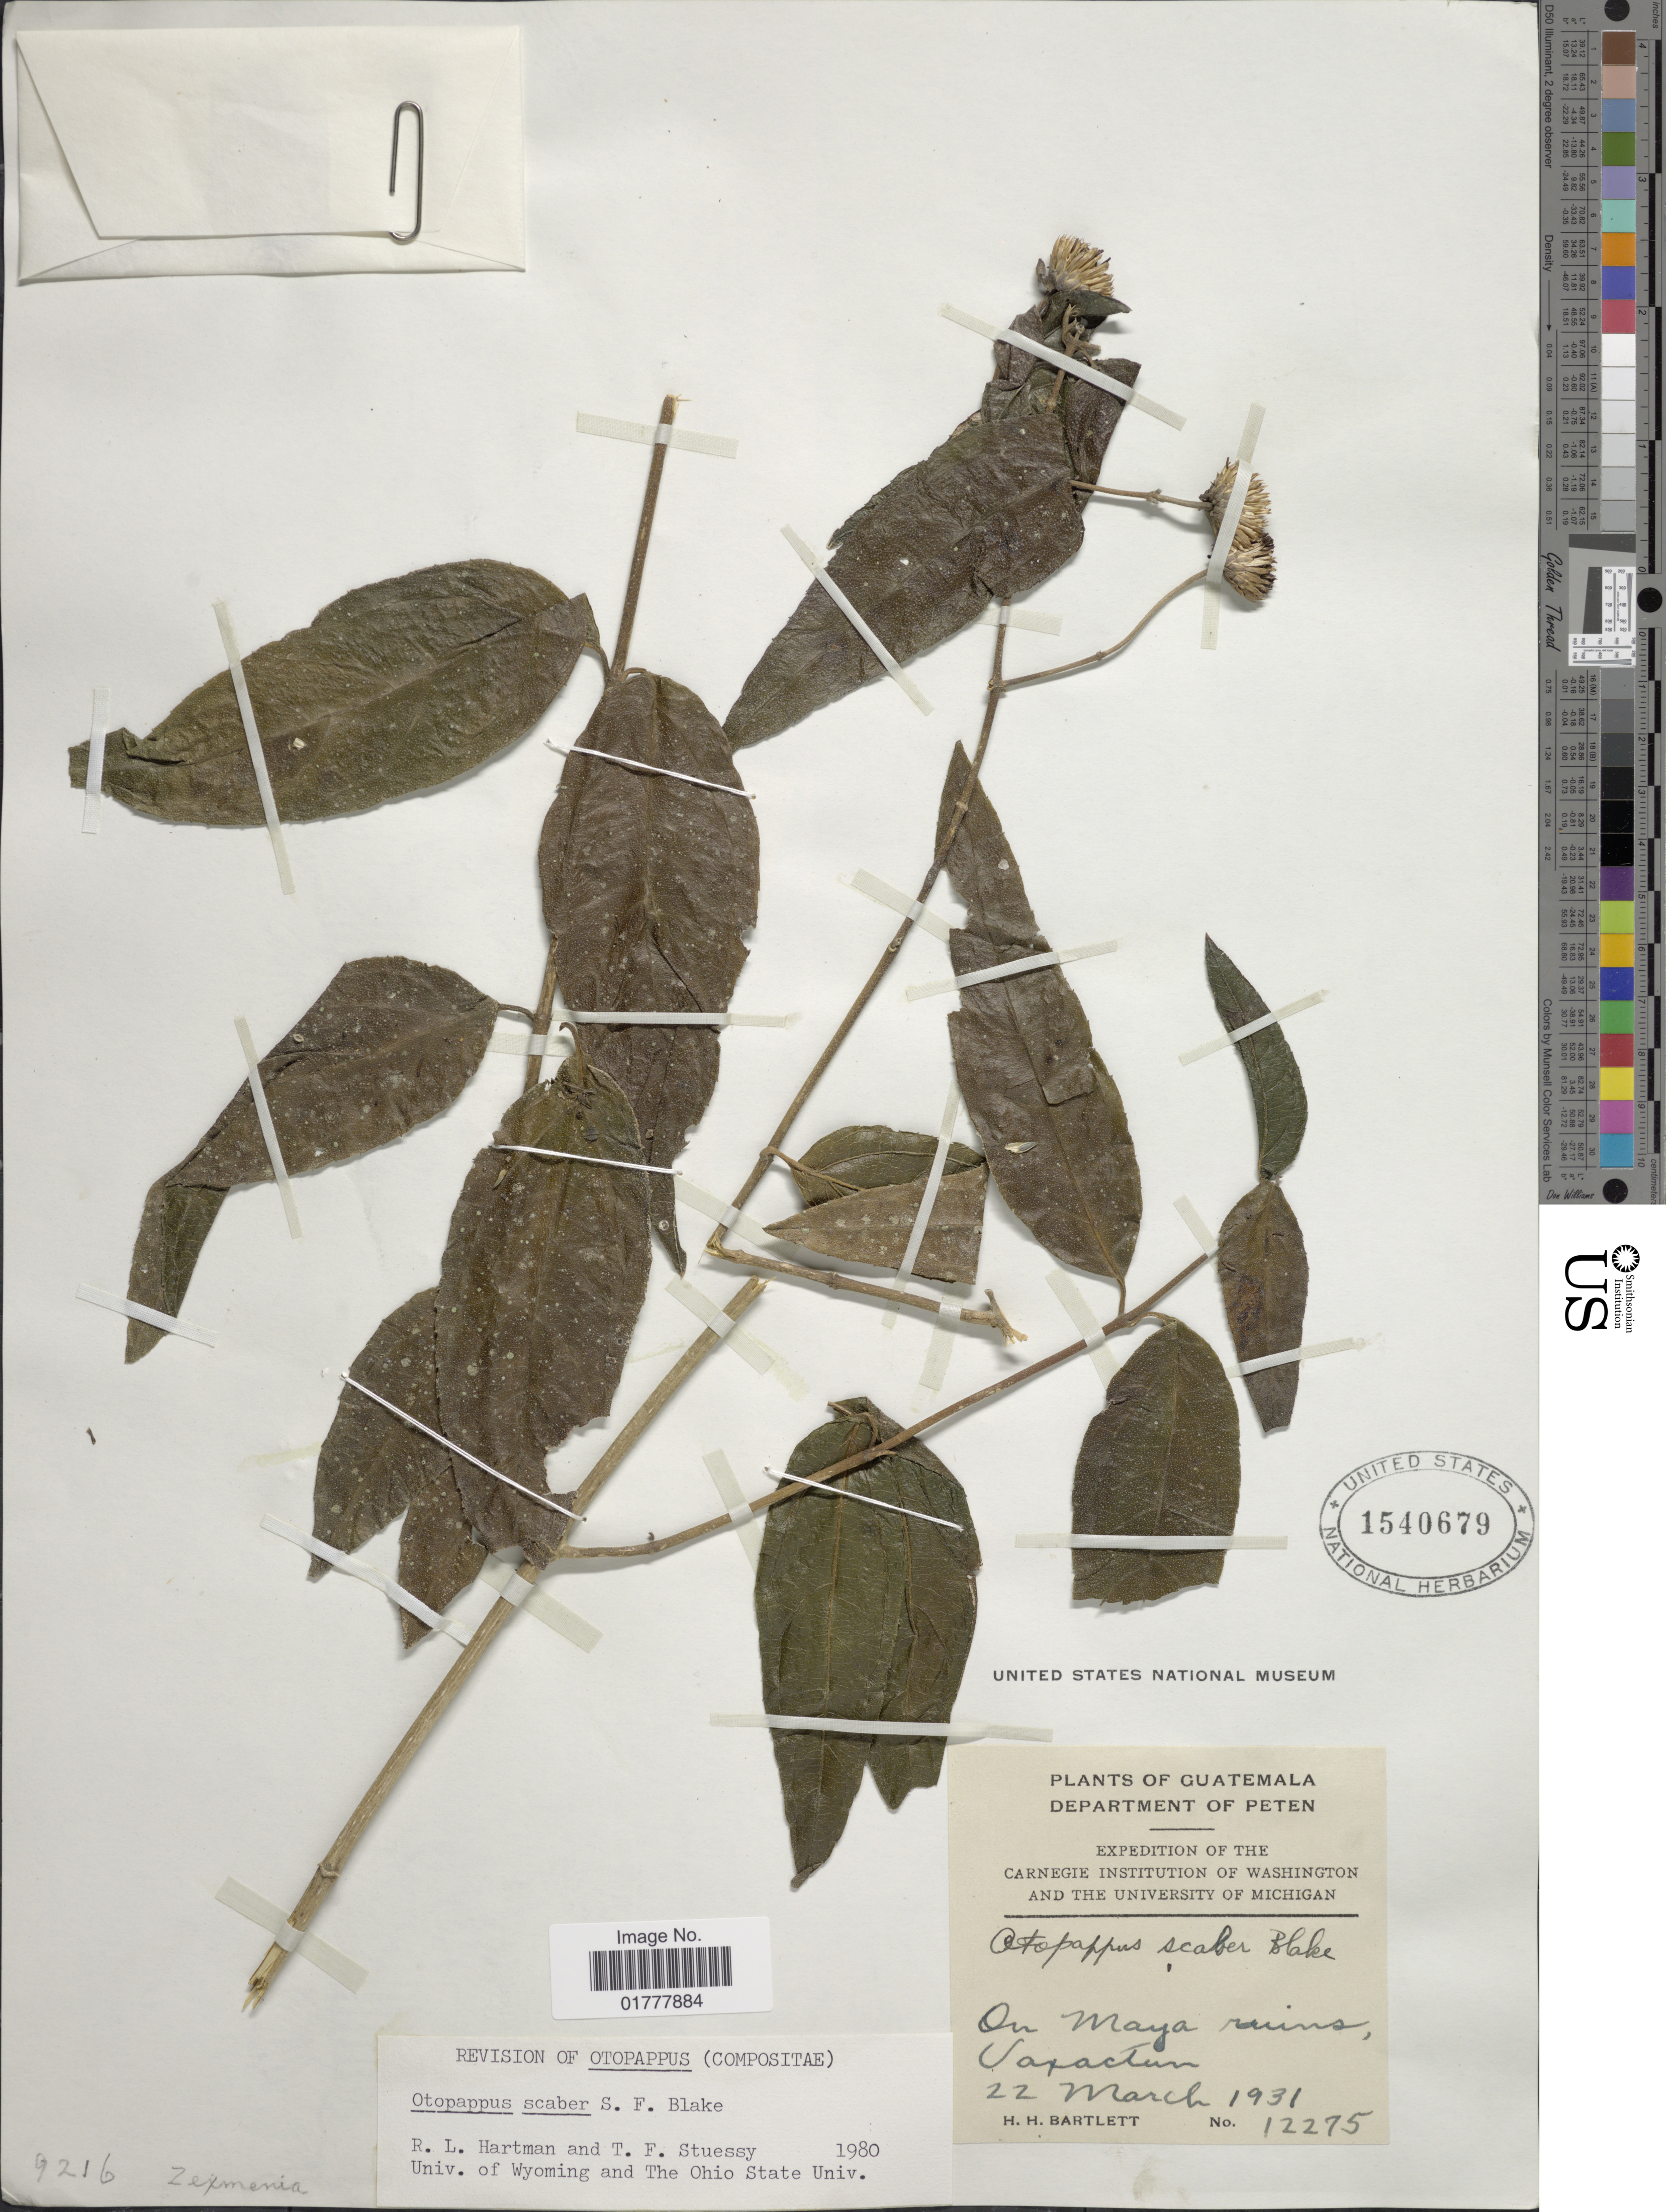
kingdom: Plantae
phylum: Tracheophyta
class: Magnoliopsida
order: Asterales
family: Asteraceae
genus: Otopappus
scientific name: Otopappus scaber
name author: S.F. Blake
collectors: H. H. Bartlett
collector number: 12275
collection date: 1931-03-22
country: Guatemala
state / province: El Petén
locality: Department of Peten, ON Maya ruins, Saxactun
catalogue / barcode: US 1540679